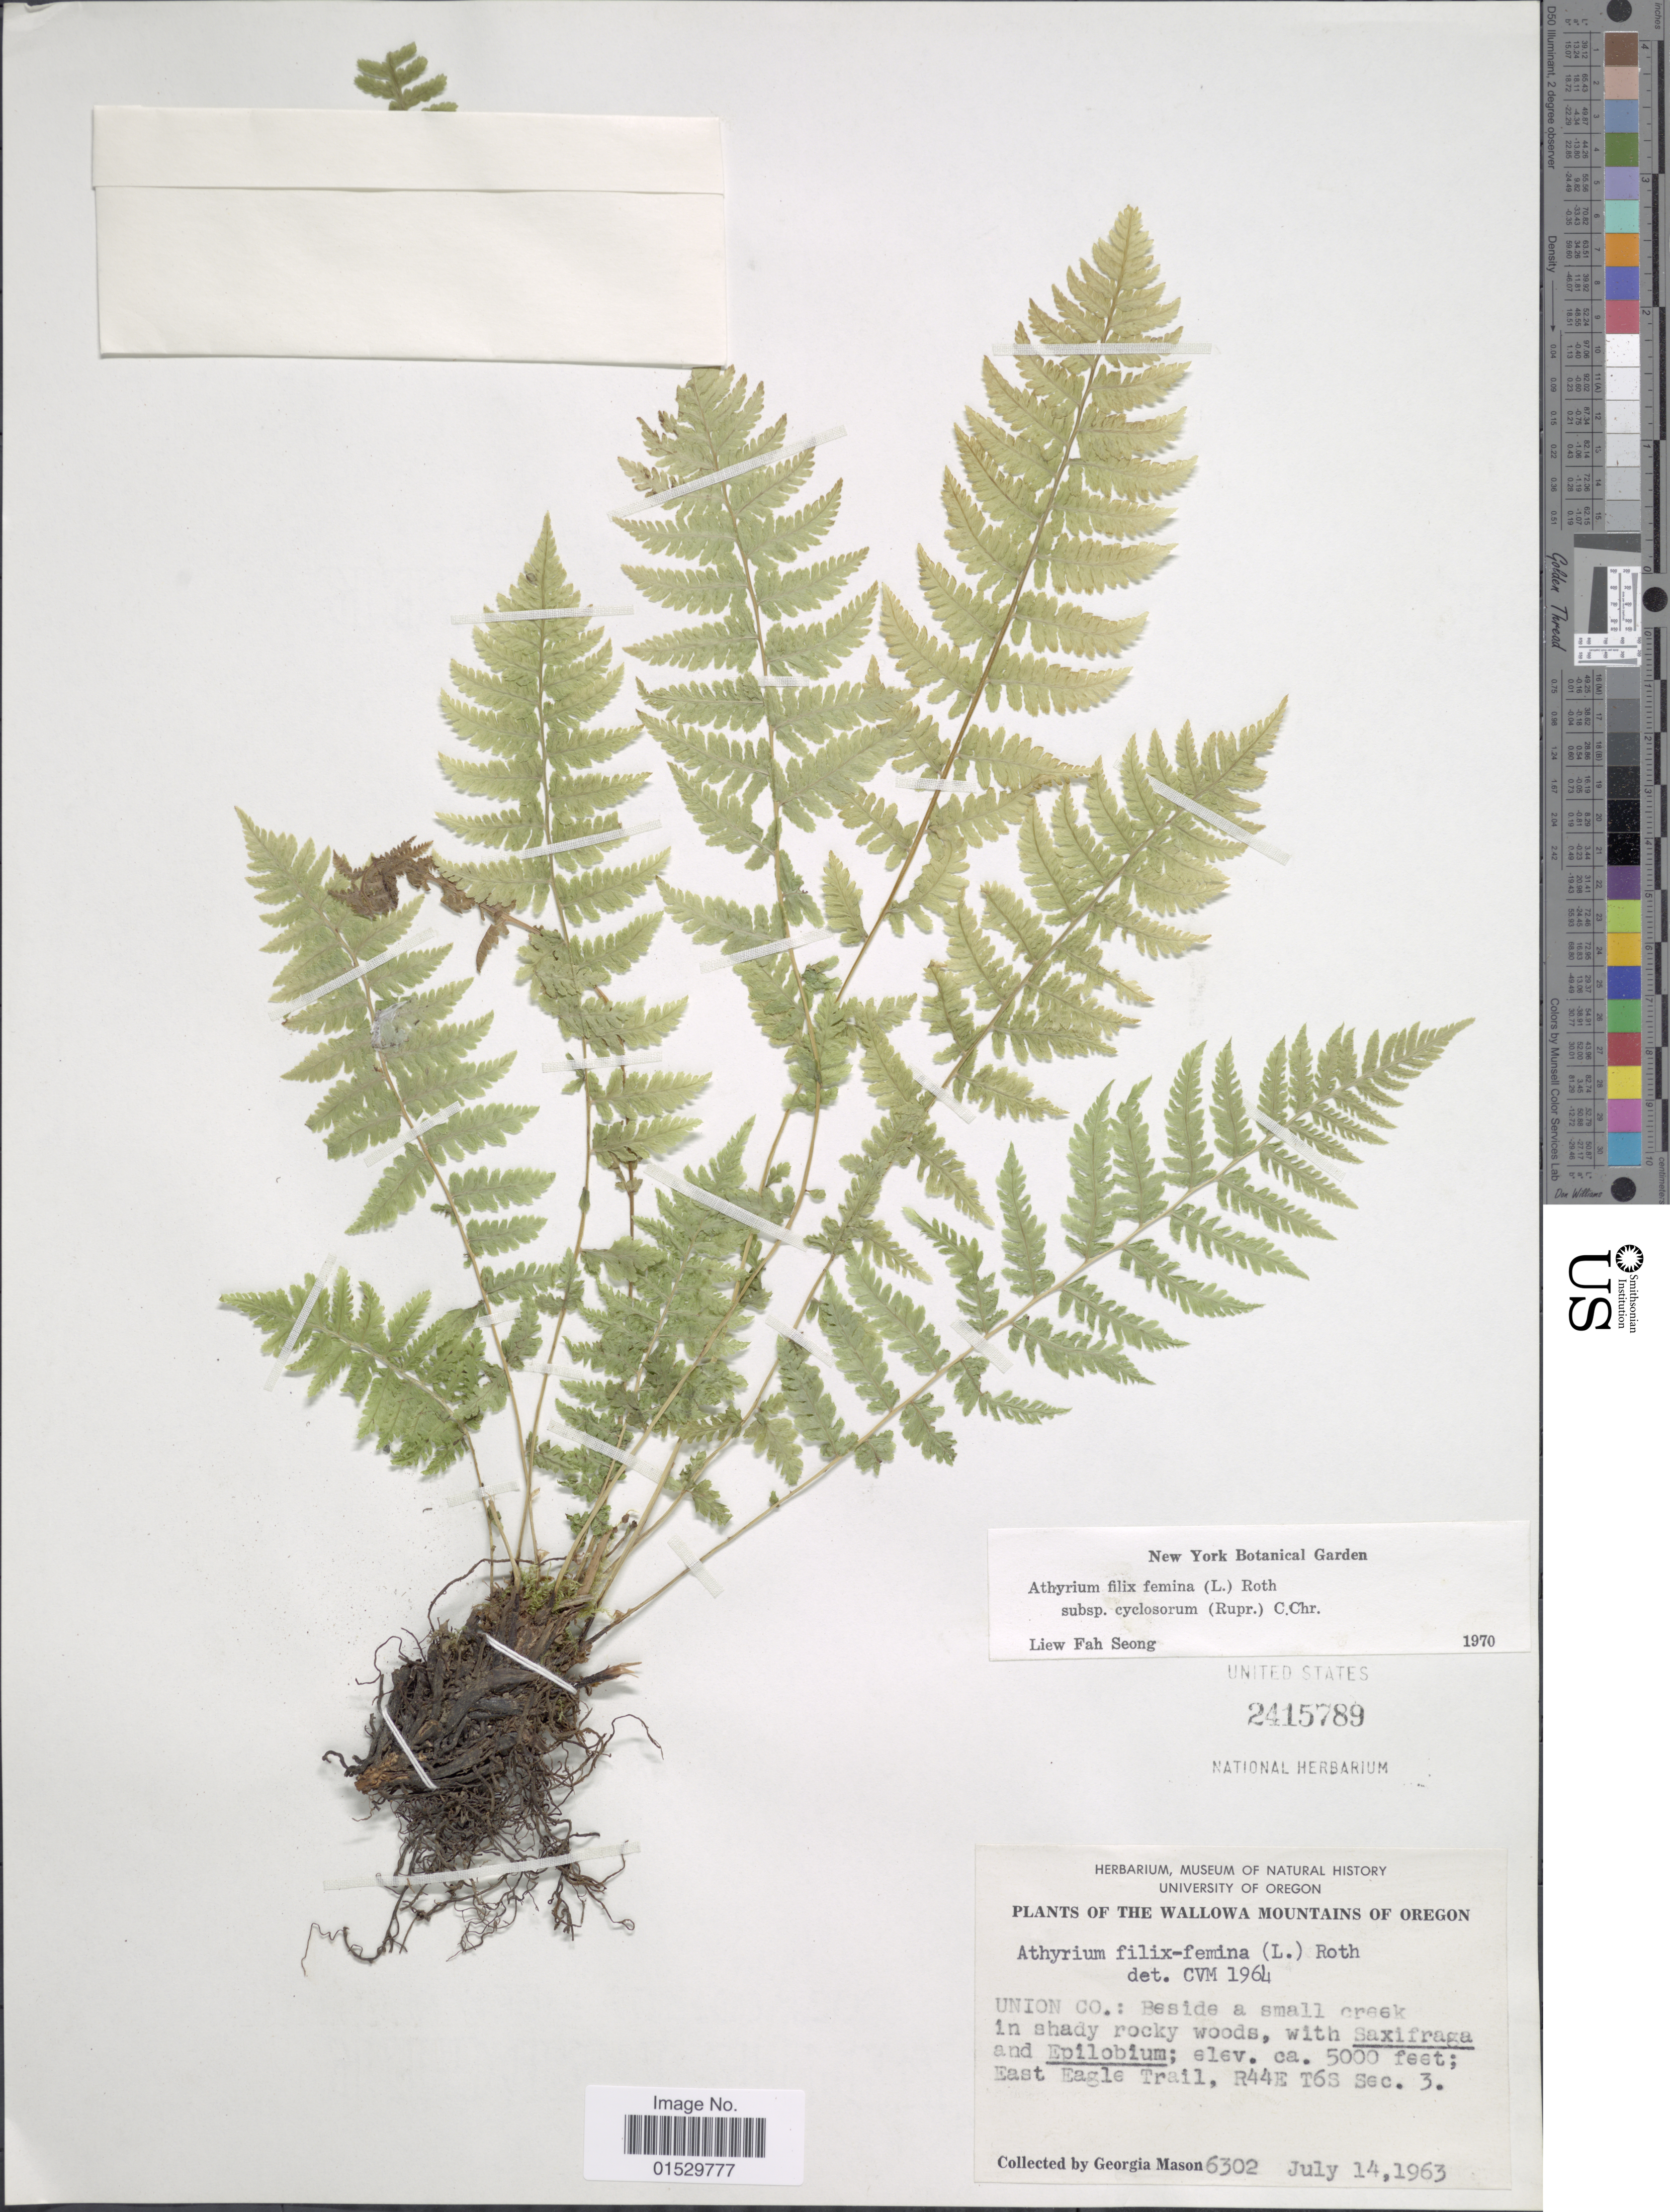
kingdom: Plantae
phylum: Tracheophyta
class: Polypodiopsida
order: Polypodiales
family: Athyriaceae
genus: Athyrium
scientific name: Athyrium filix-femina subsp. cyclosorum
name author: (Rupr.) C. Chr.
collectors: G. Mason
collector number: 6302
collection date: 1963-07-14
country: United States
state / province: Oregon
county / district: Union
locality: Wallowa Mountains, Union Co.: beside a small creek in shady rocky woods, with Saxifraga and Epilobium, East Eagle Trail, R44E T6S Sec. 3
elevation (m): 1524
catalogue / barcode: US 2415789